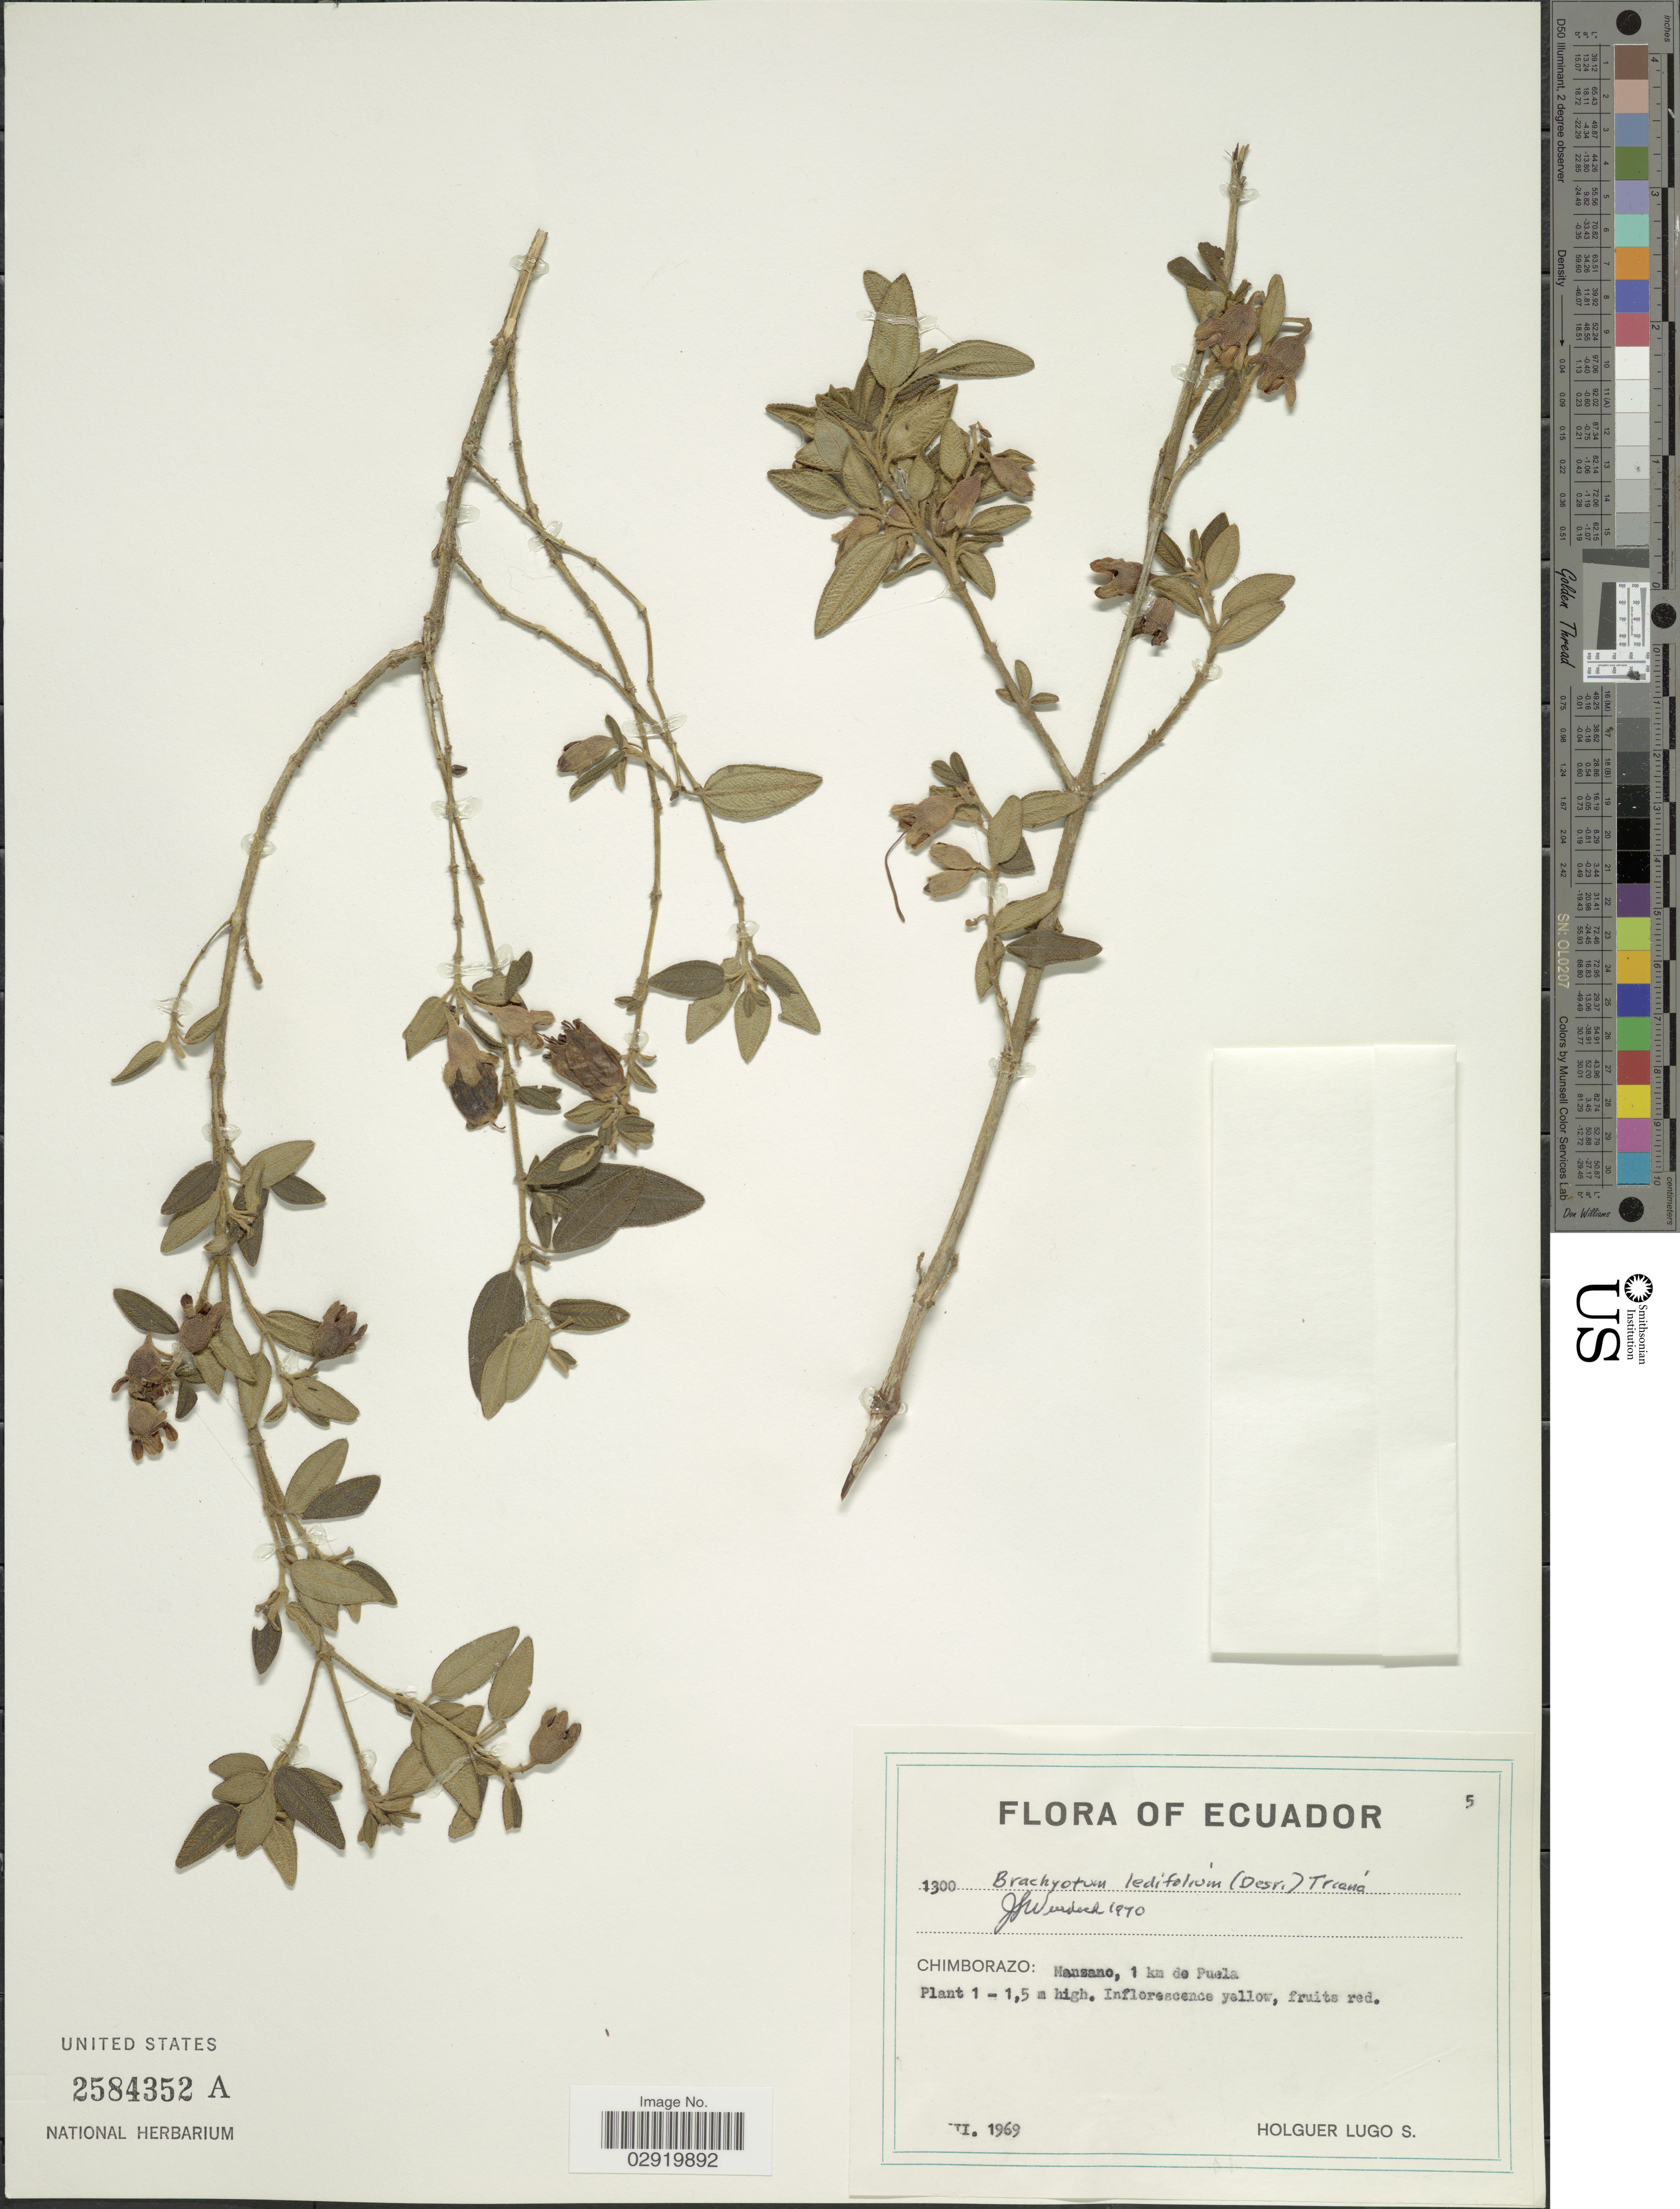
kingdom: Plantae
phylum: Tracheophyta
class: Magnoliopsida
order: Myrtales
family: Melastomataceae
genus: Brachyotum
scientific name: Brachyotum ledifolium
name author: (Desr.) Triana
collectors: H. Lugo S.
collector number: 1300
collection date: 1969-07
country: Ecuador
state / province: Chimborazo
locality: Manzano, 1 km de Puela.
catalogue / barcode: US 2584352A